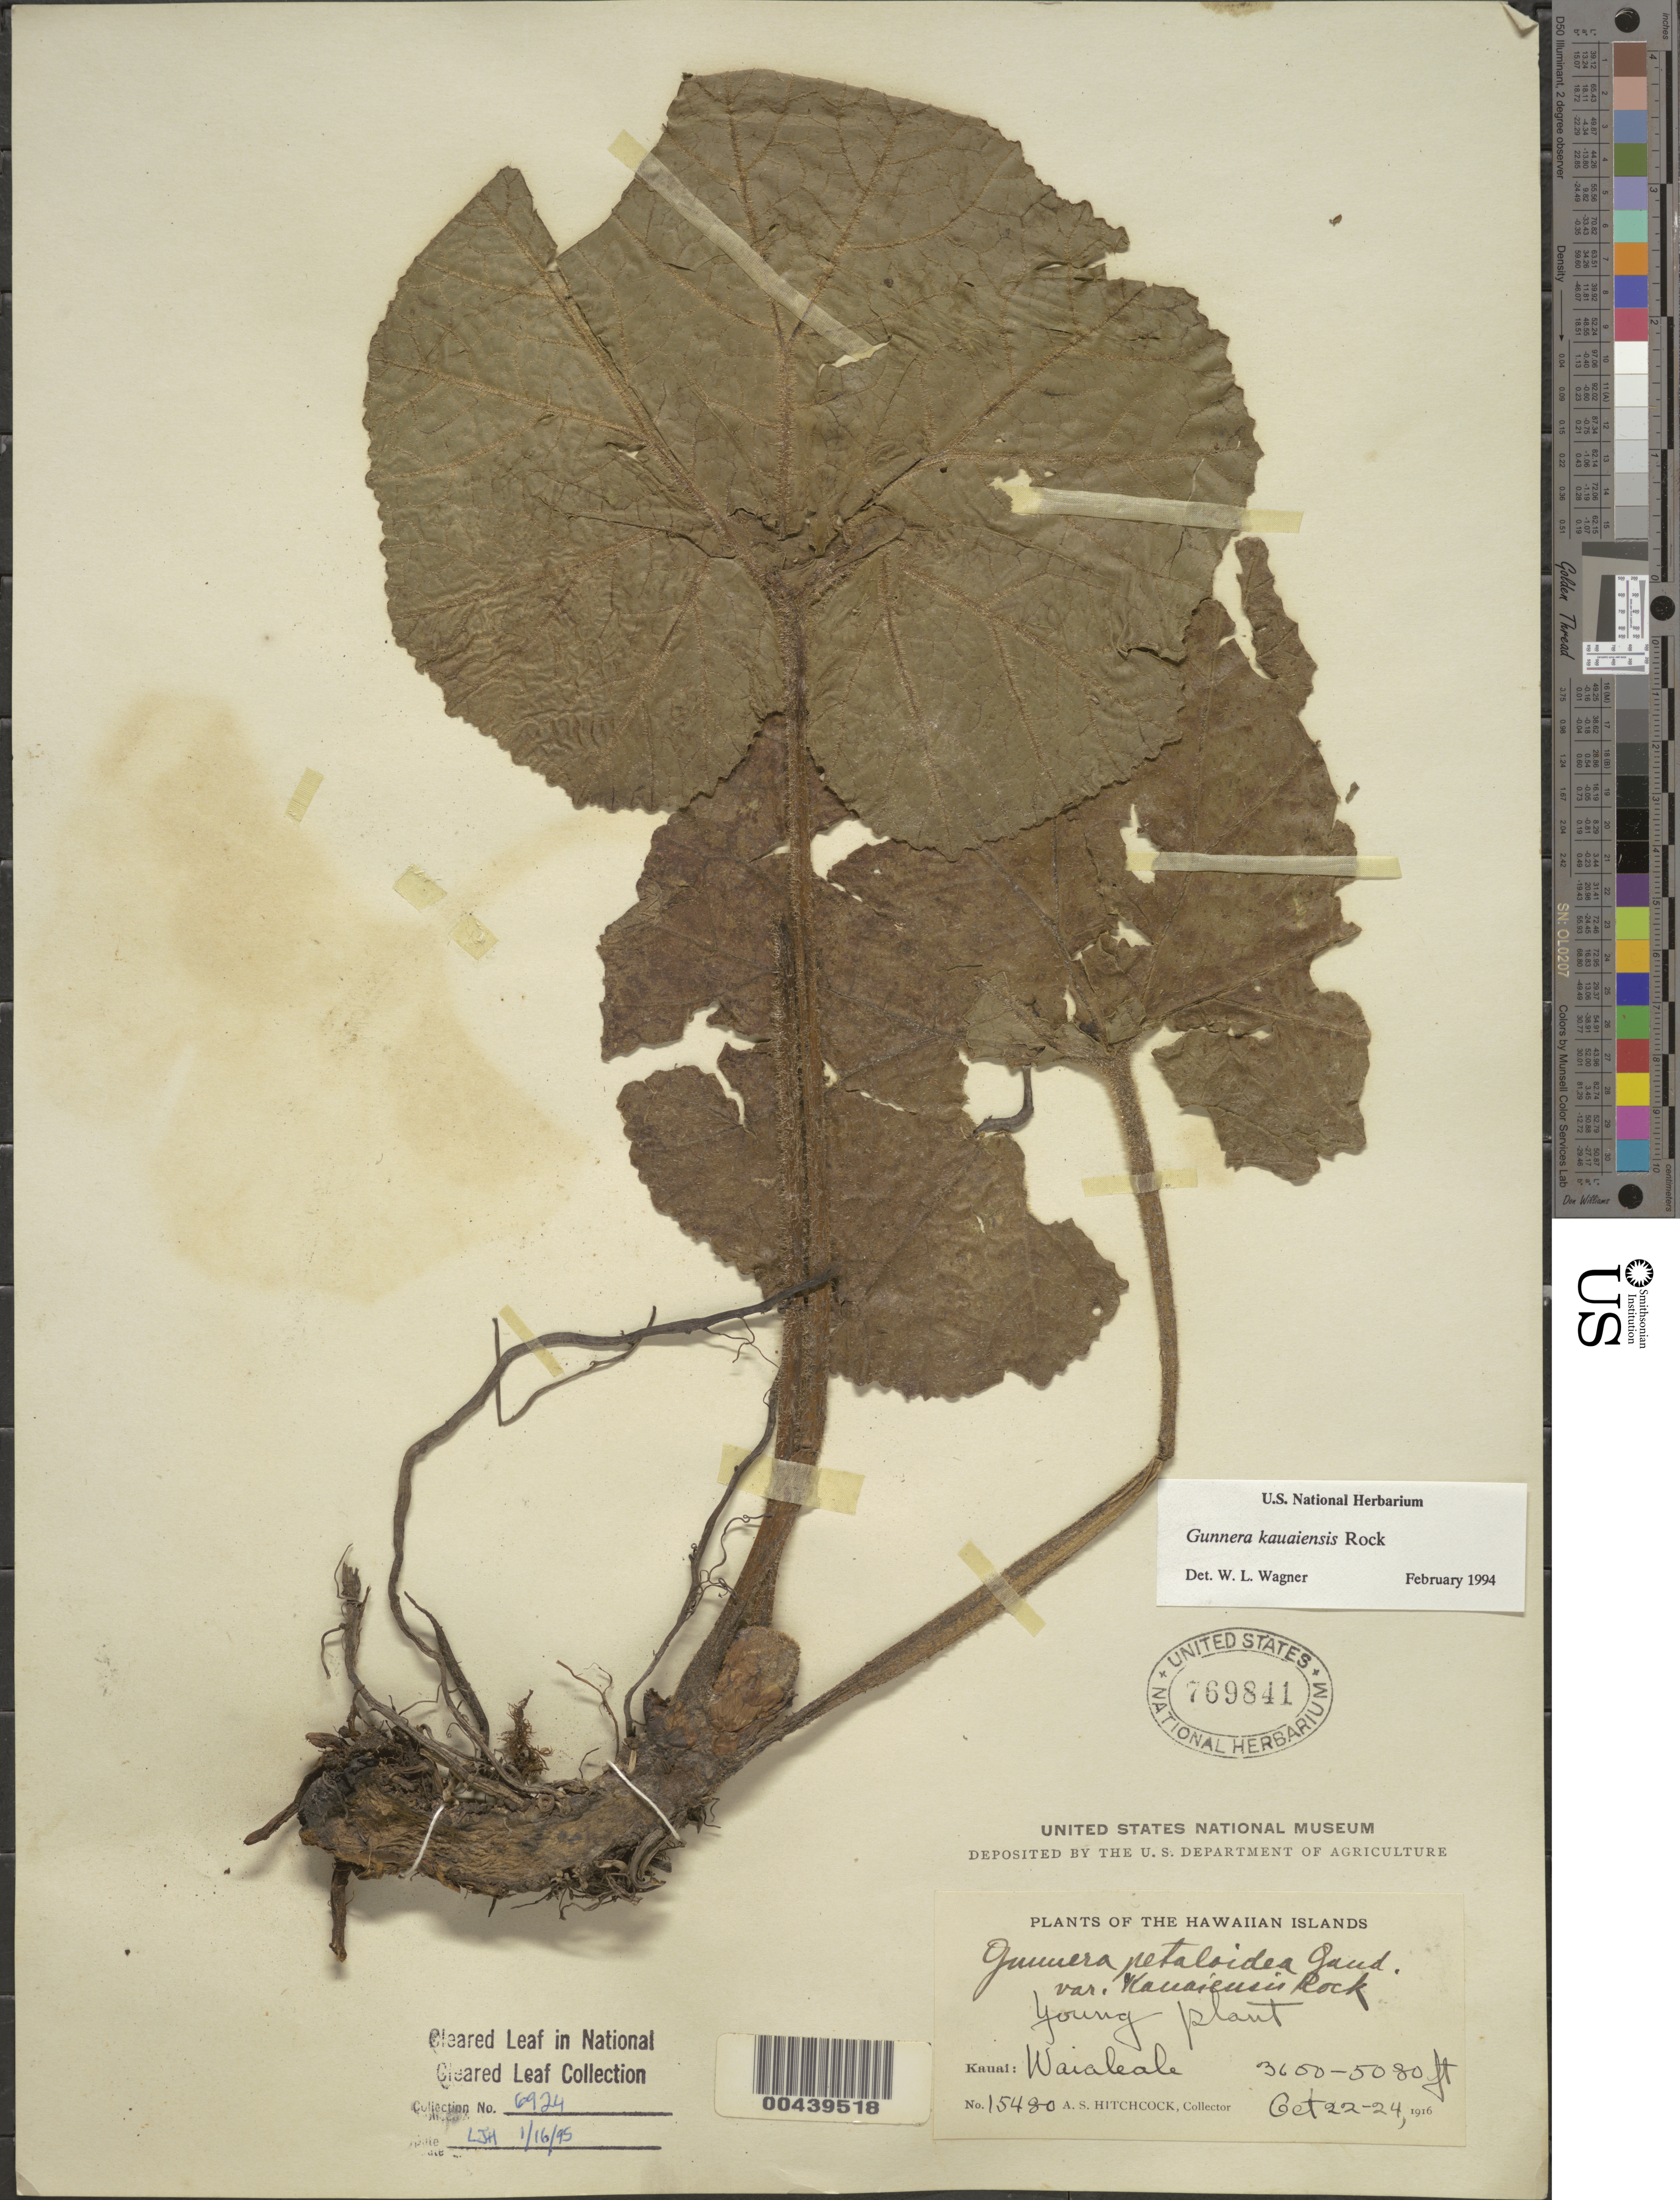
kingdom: Plantae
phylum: Tracheophyta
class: Magnoliopsida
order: Gunnerales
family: Gunneraceae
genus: Gunnera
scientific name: Gunnera kauaiensis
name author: Rock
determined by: Wagner, W. L., (BOT), Smithsonian Institution - National Museum of Natural History (UNITED STATES)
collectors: A. S. Hitchcock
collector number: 15480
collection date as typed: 22 Oct 1916 to 24 Oct 1916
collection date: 1916-10-22/1916-10-24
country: United States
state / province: Hawaii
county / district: Kauai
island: Kaua'i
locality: Waialeale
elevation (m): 1097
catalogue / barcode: US 769841